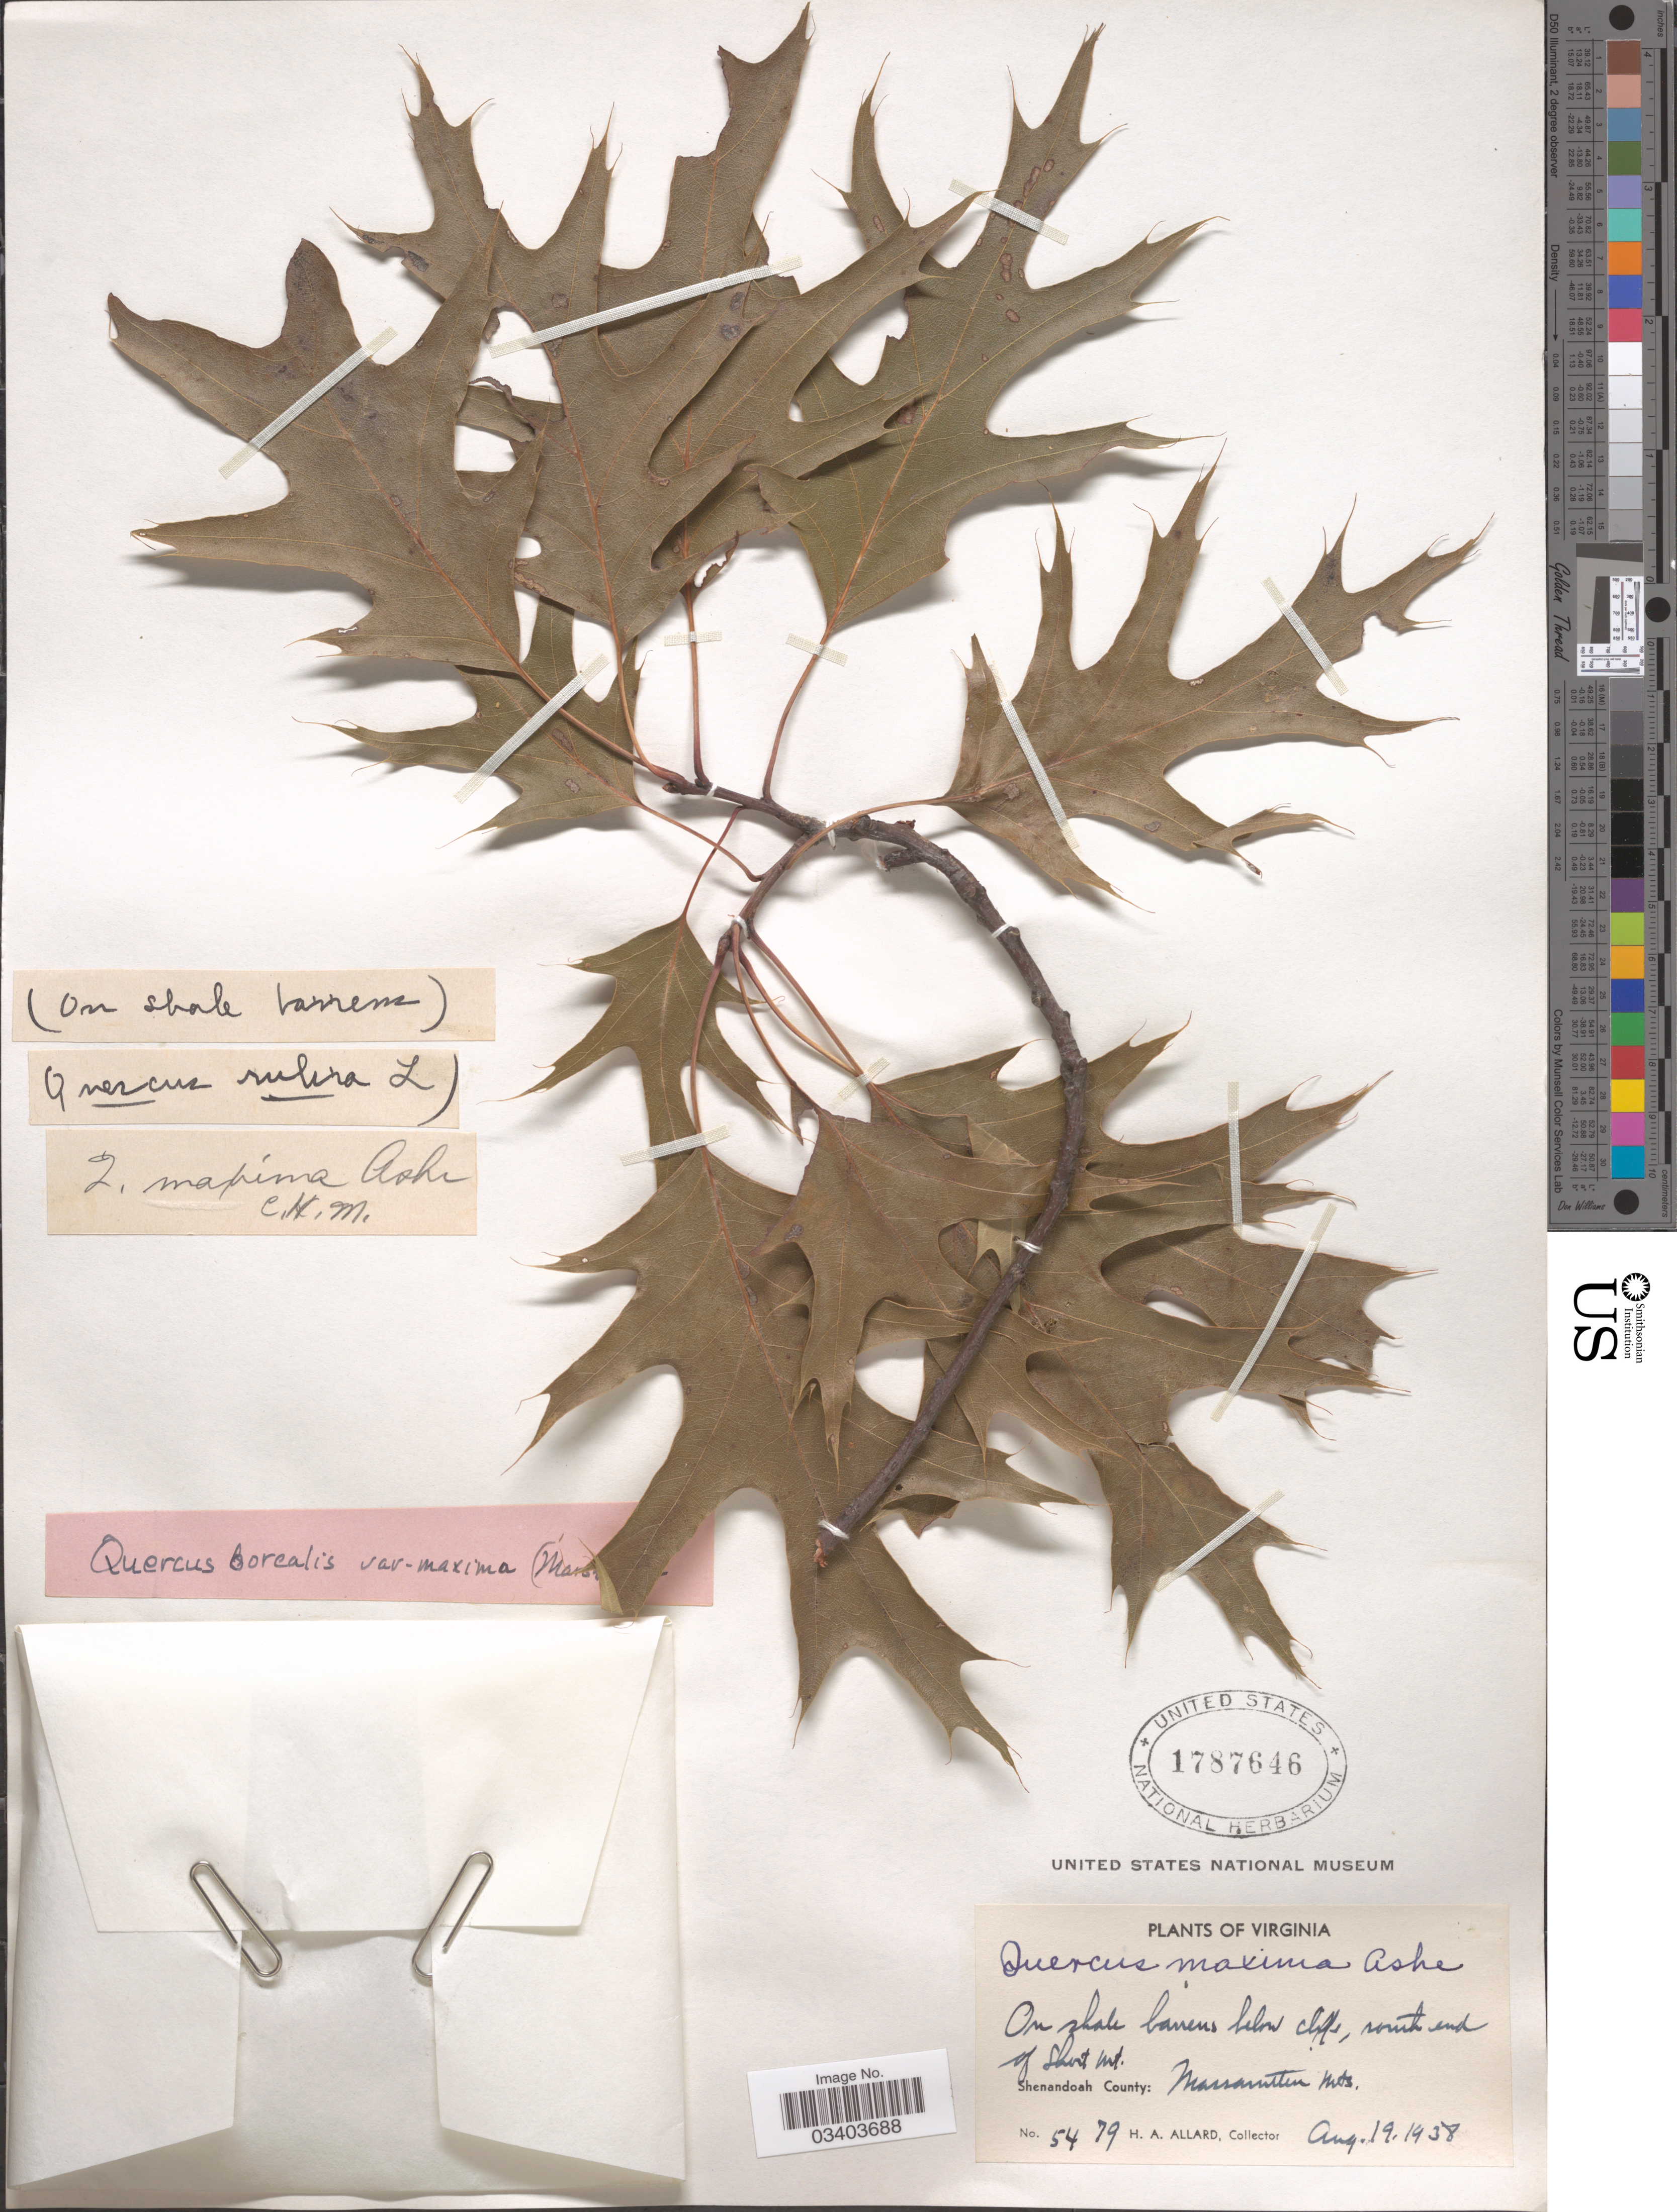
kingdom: Plantae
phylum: Tracheophyta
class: Magnoliopsida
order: Fagales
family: Fagaceae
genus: Quercus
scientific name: Quercus borealis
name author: F. Michx.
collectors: H. A. Allard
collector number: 5479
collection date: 1938-08-19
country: United States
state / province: Virginia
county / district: Shenandoah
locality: On shale barrens below cliffs, south end of Short Mt. Shenandoah County: Massanutten Mts.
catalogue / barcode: US 1787646